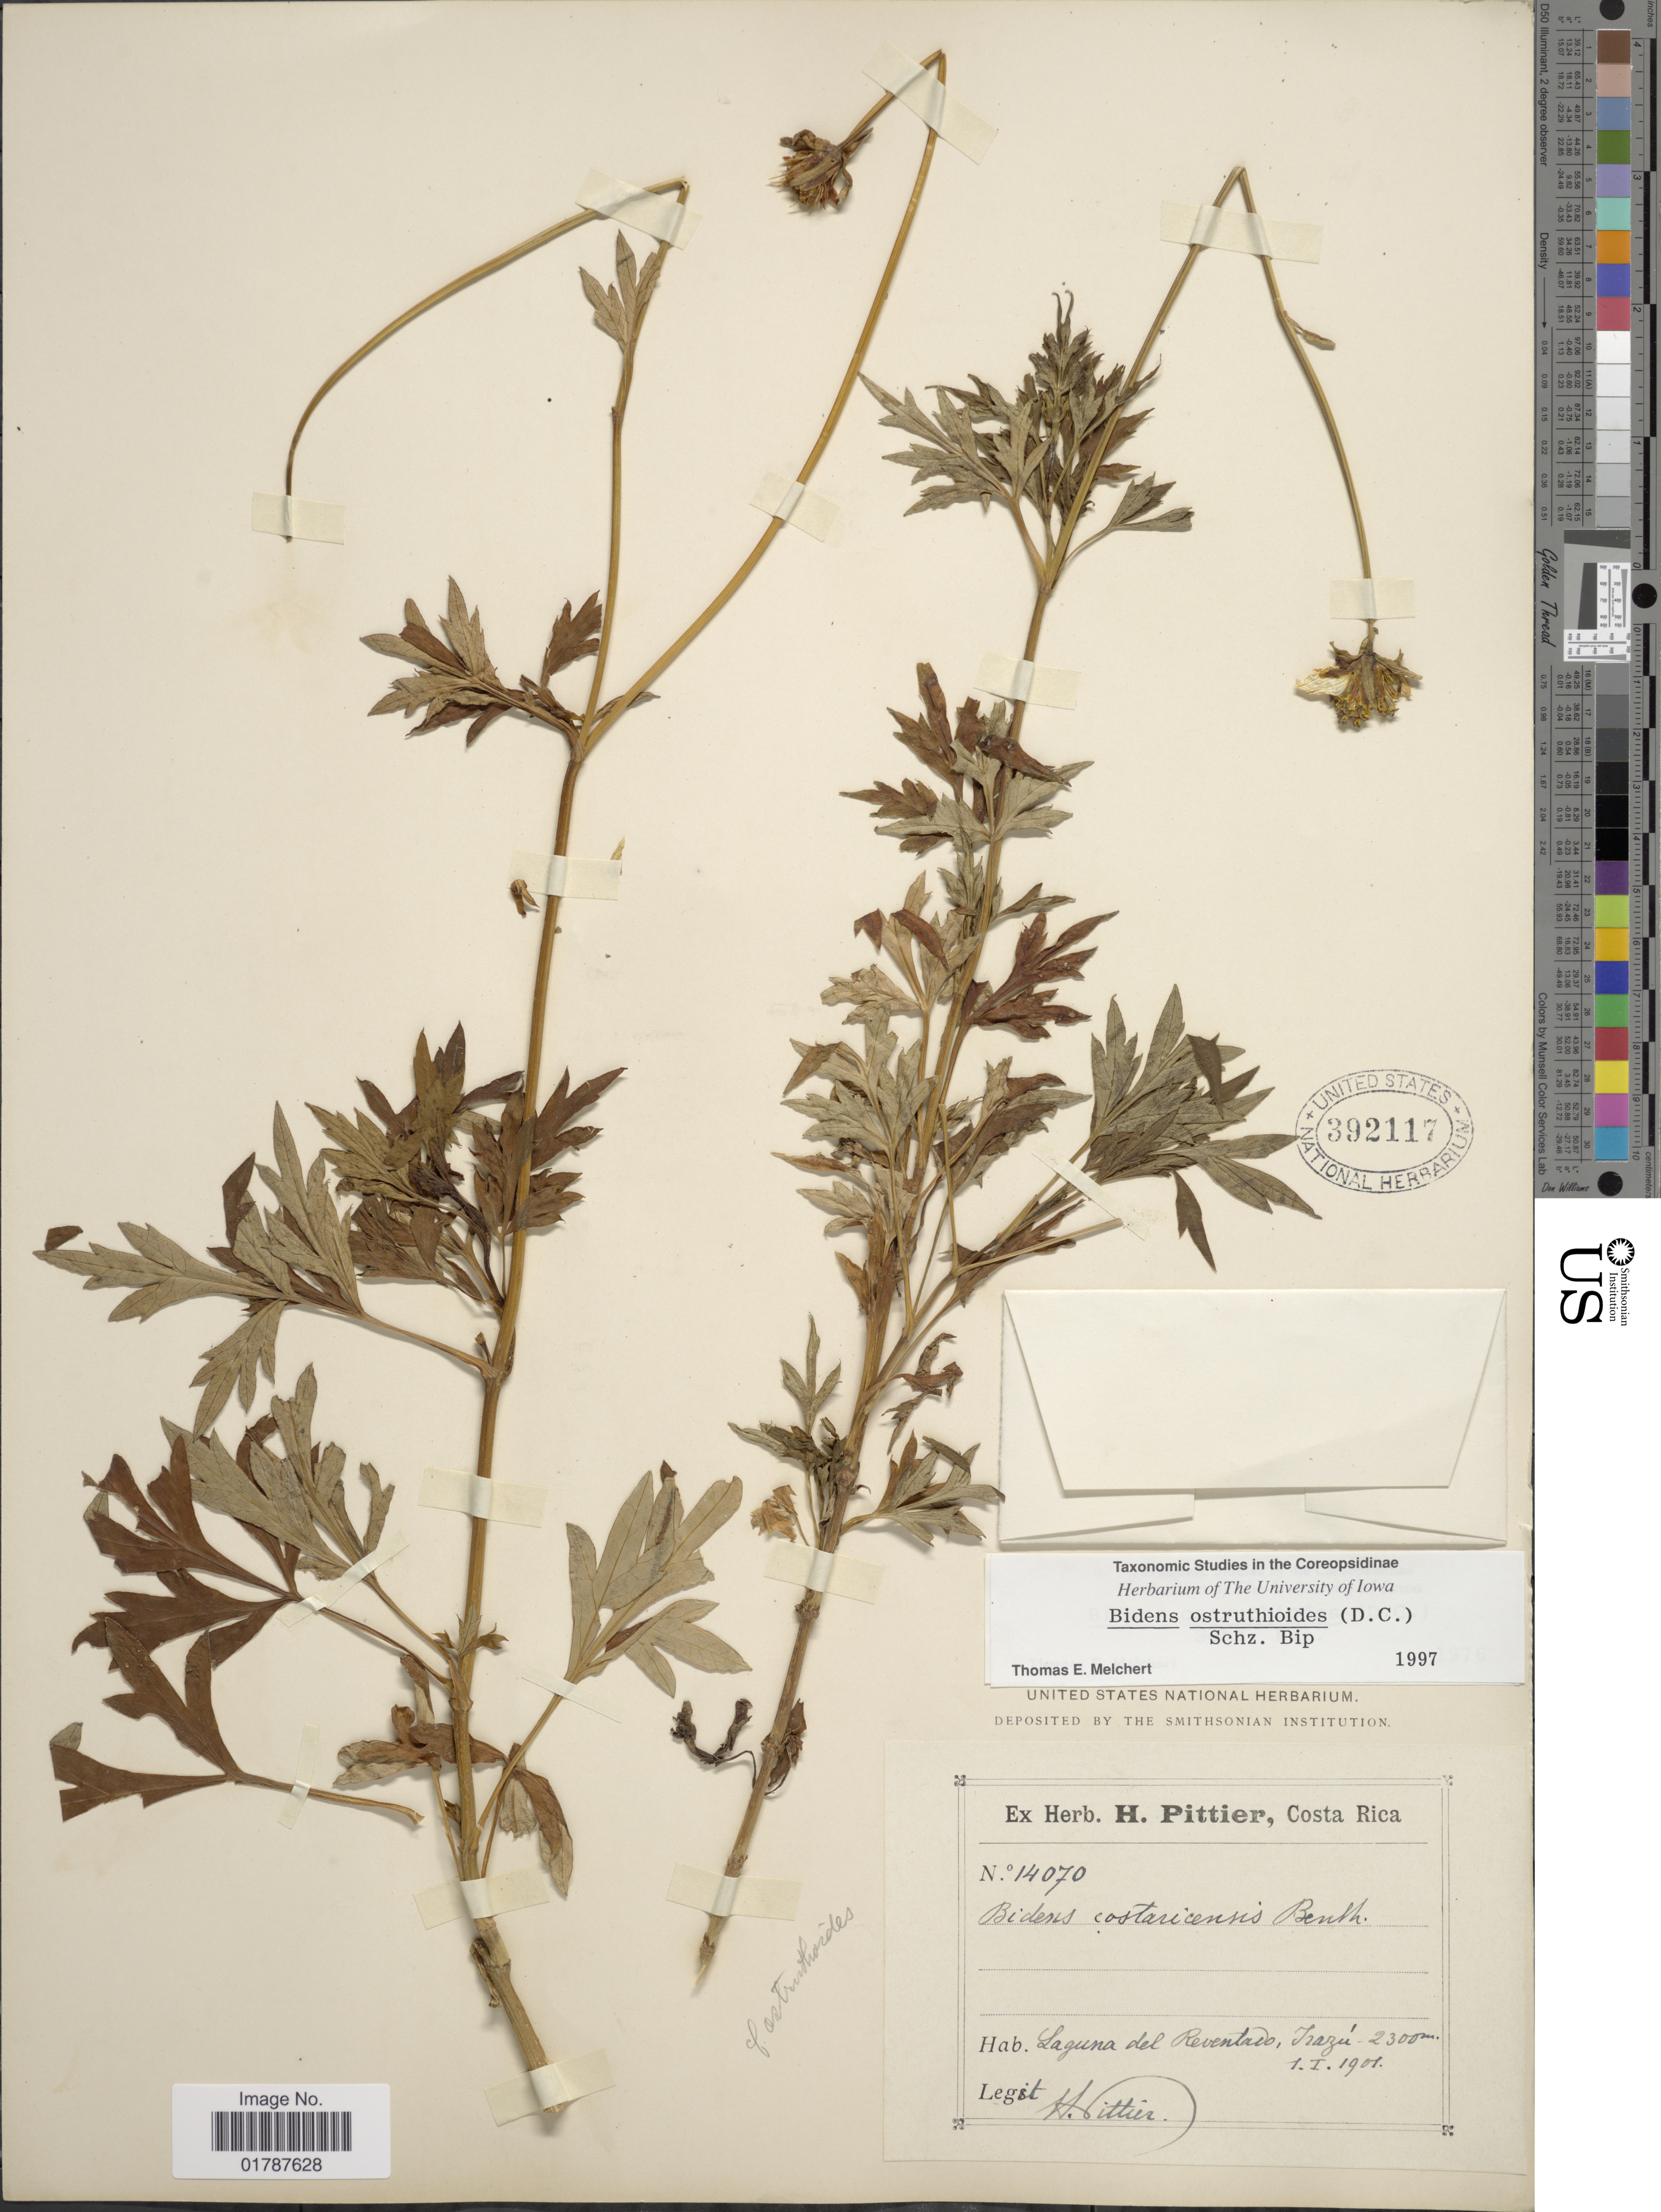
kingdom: Plantae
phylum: Tracheophyta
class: Magnoliopsida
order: Asterales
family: Asteraceae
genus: Bidens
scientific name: Bidens ostruthioides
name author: (DC.) Sch. Bip.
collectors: H. F. Pittier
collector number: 14070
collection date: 1901-01-01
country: Costa Rica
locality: Laguna del Reventavo, Irazu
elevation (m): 2300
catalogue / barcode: US 392117